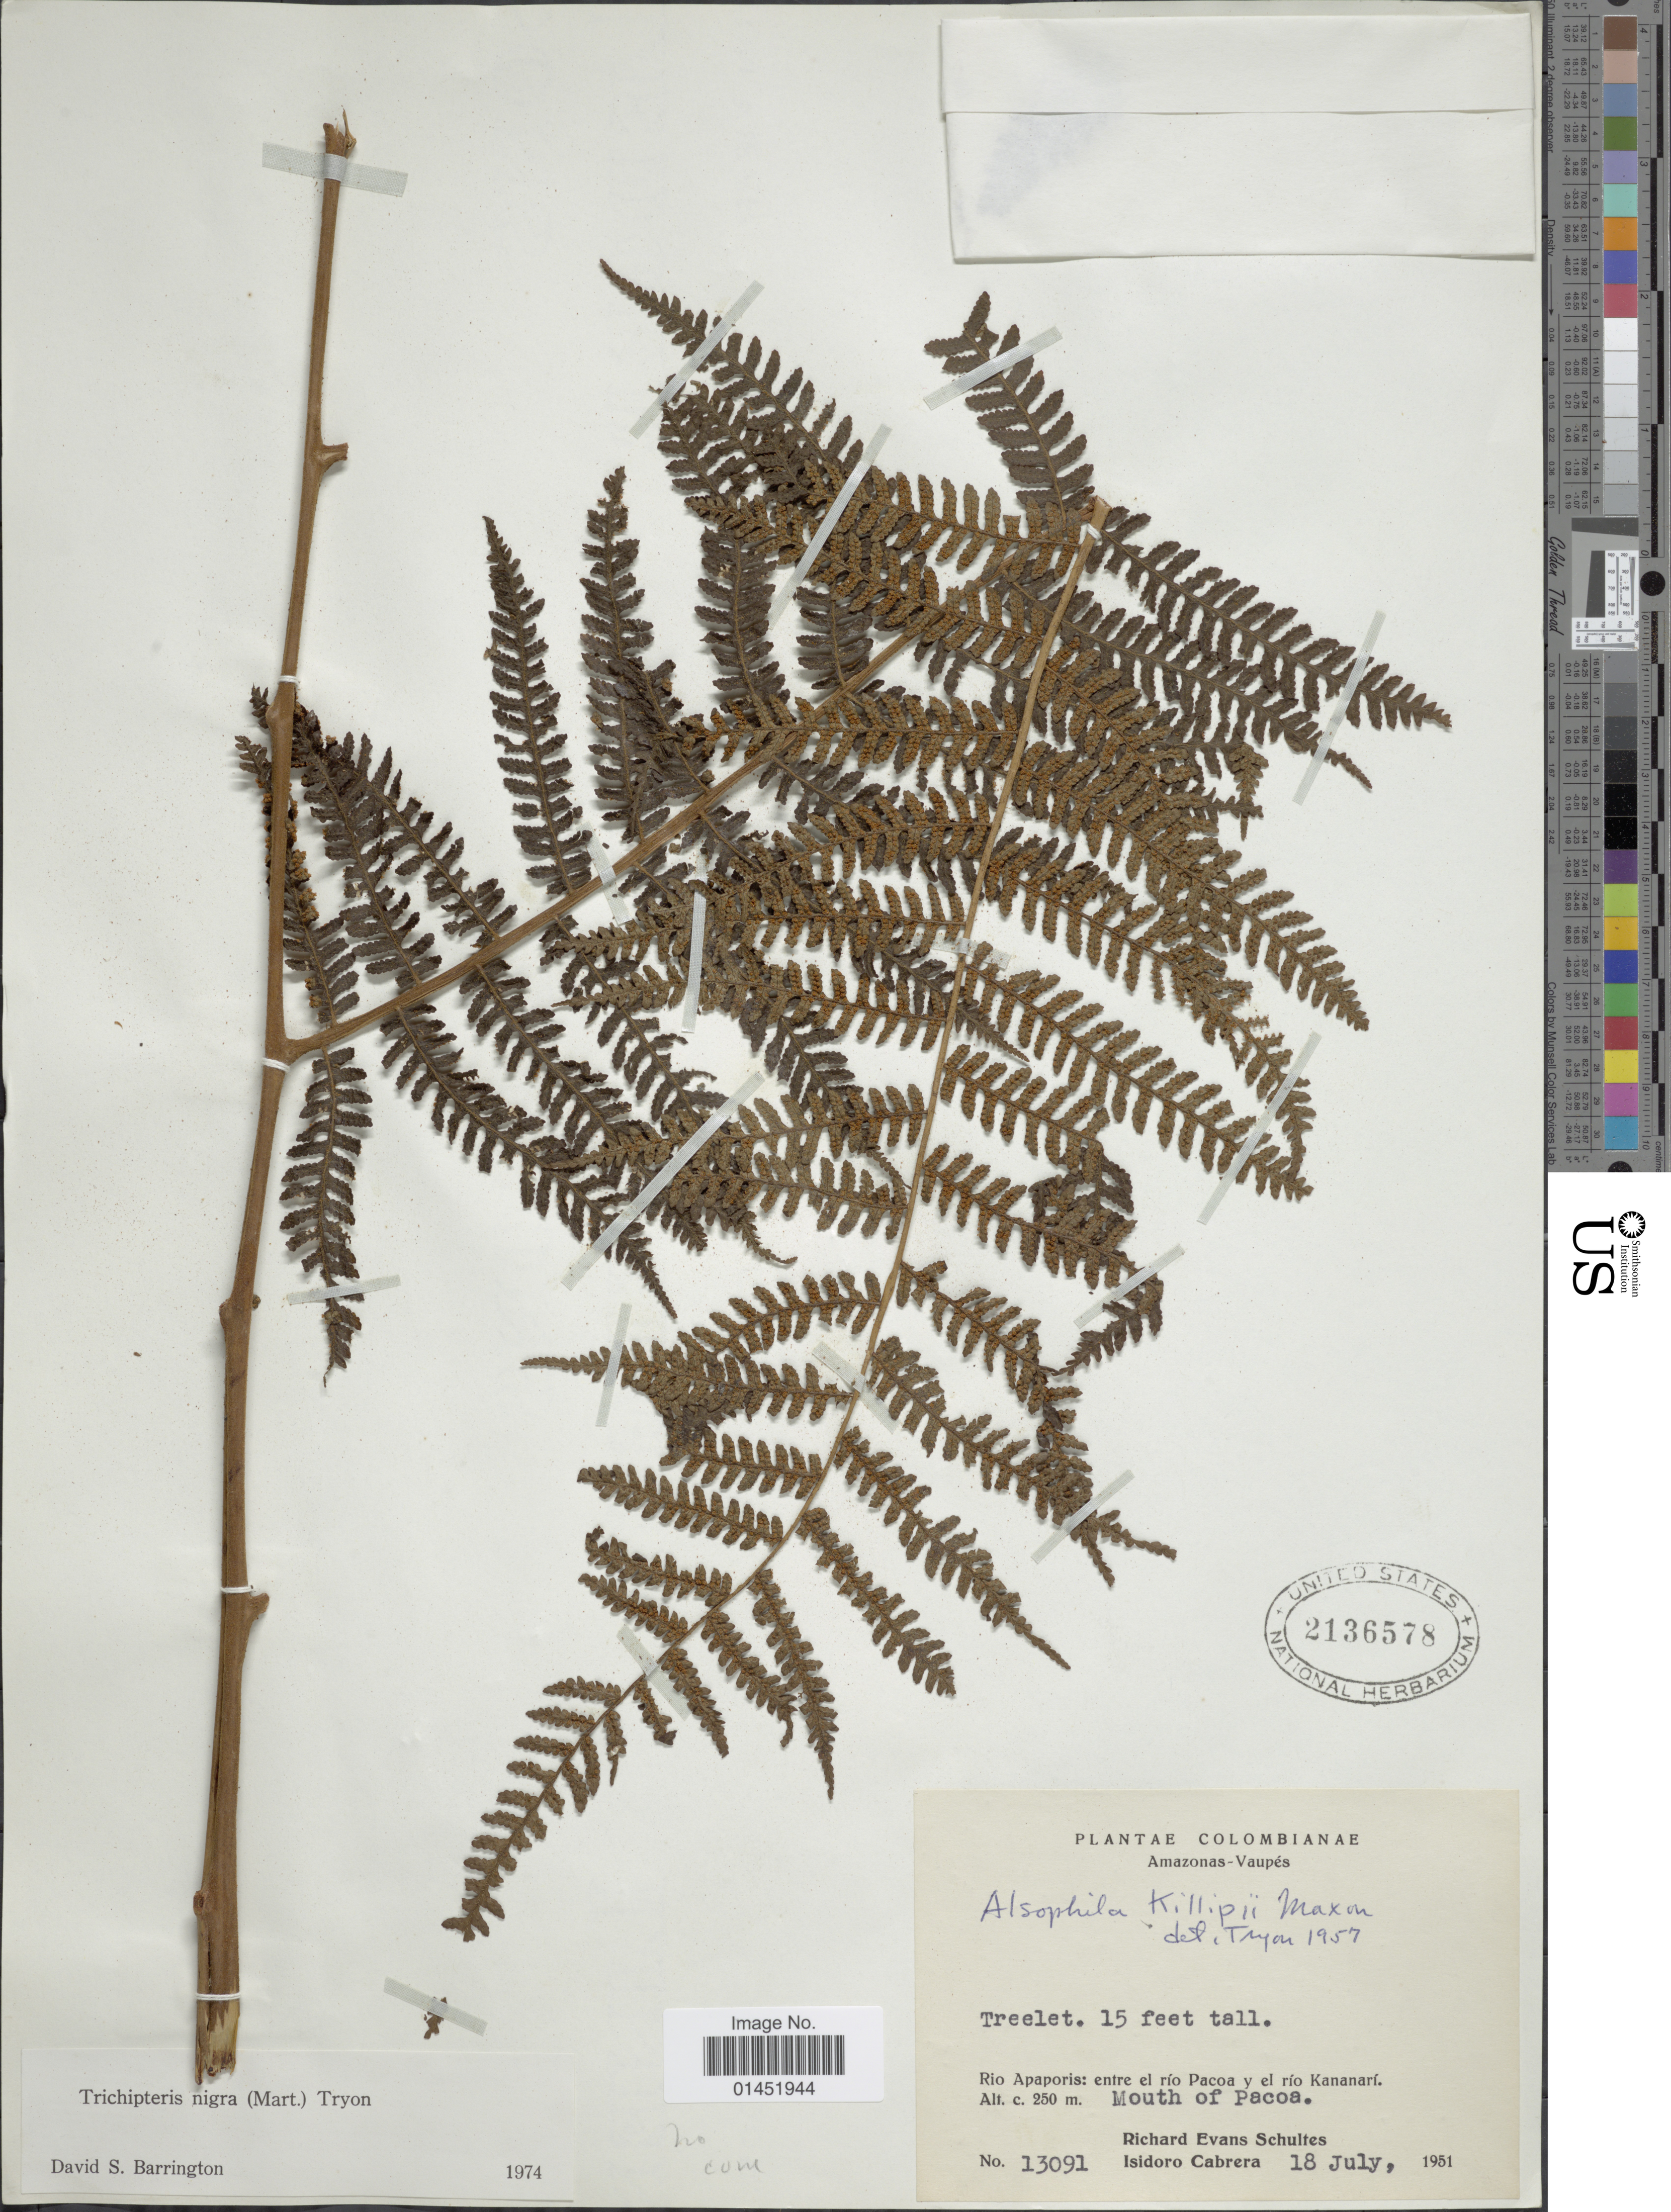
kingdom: Plantae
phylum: Tracheophyta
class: Polypodiopsida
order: Cyatheales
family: Cyatheaceae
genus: Cyathea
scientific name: Cyathea lasiosora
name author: (Mett. ex Kuhn) Domin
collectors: R. E. Schultes & I. Cabrera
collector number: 13091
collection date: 1951-07-18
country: Colombia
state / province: Amazônas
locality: Amazonas-Vaupés, Rio Apaporis: netre río Pacoa y el río Kananarí, Mouth of Pacoa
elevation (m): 250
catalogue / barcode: US 2136578